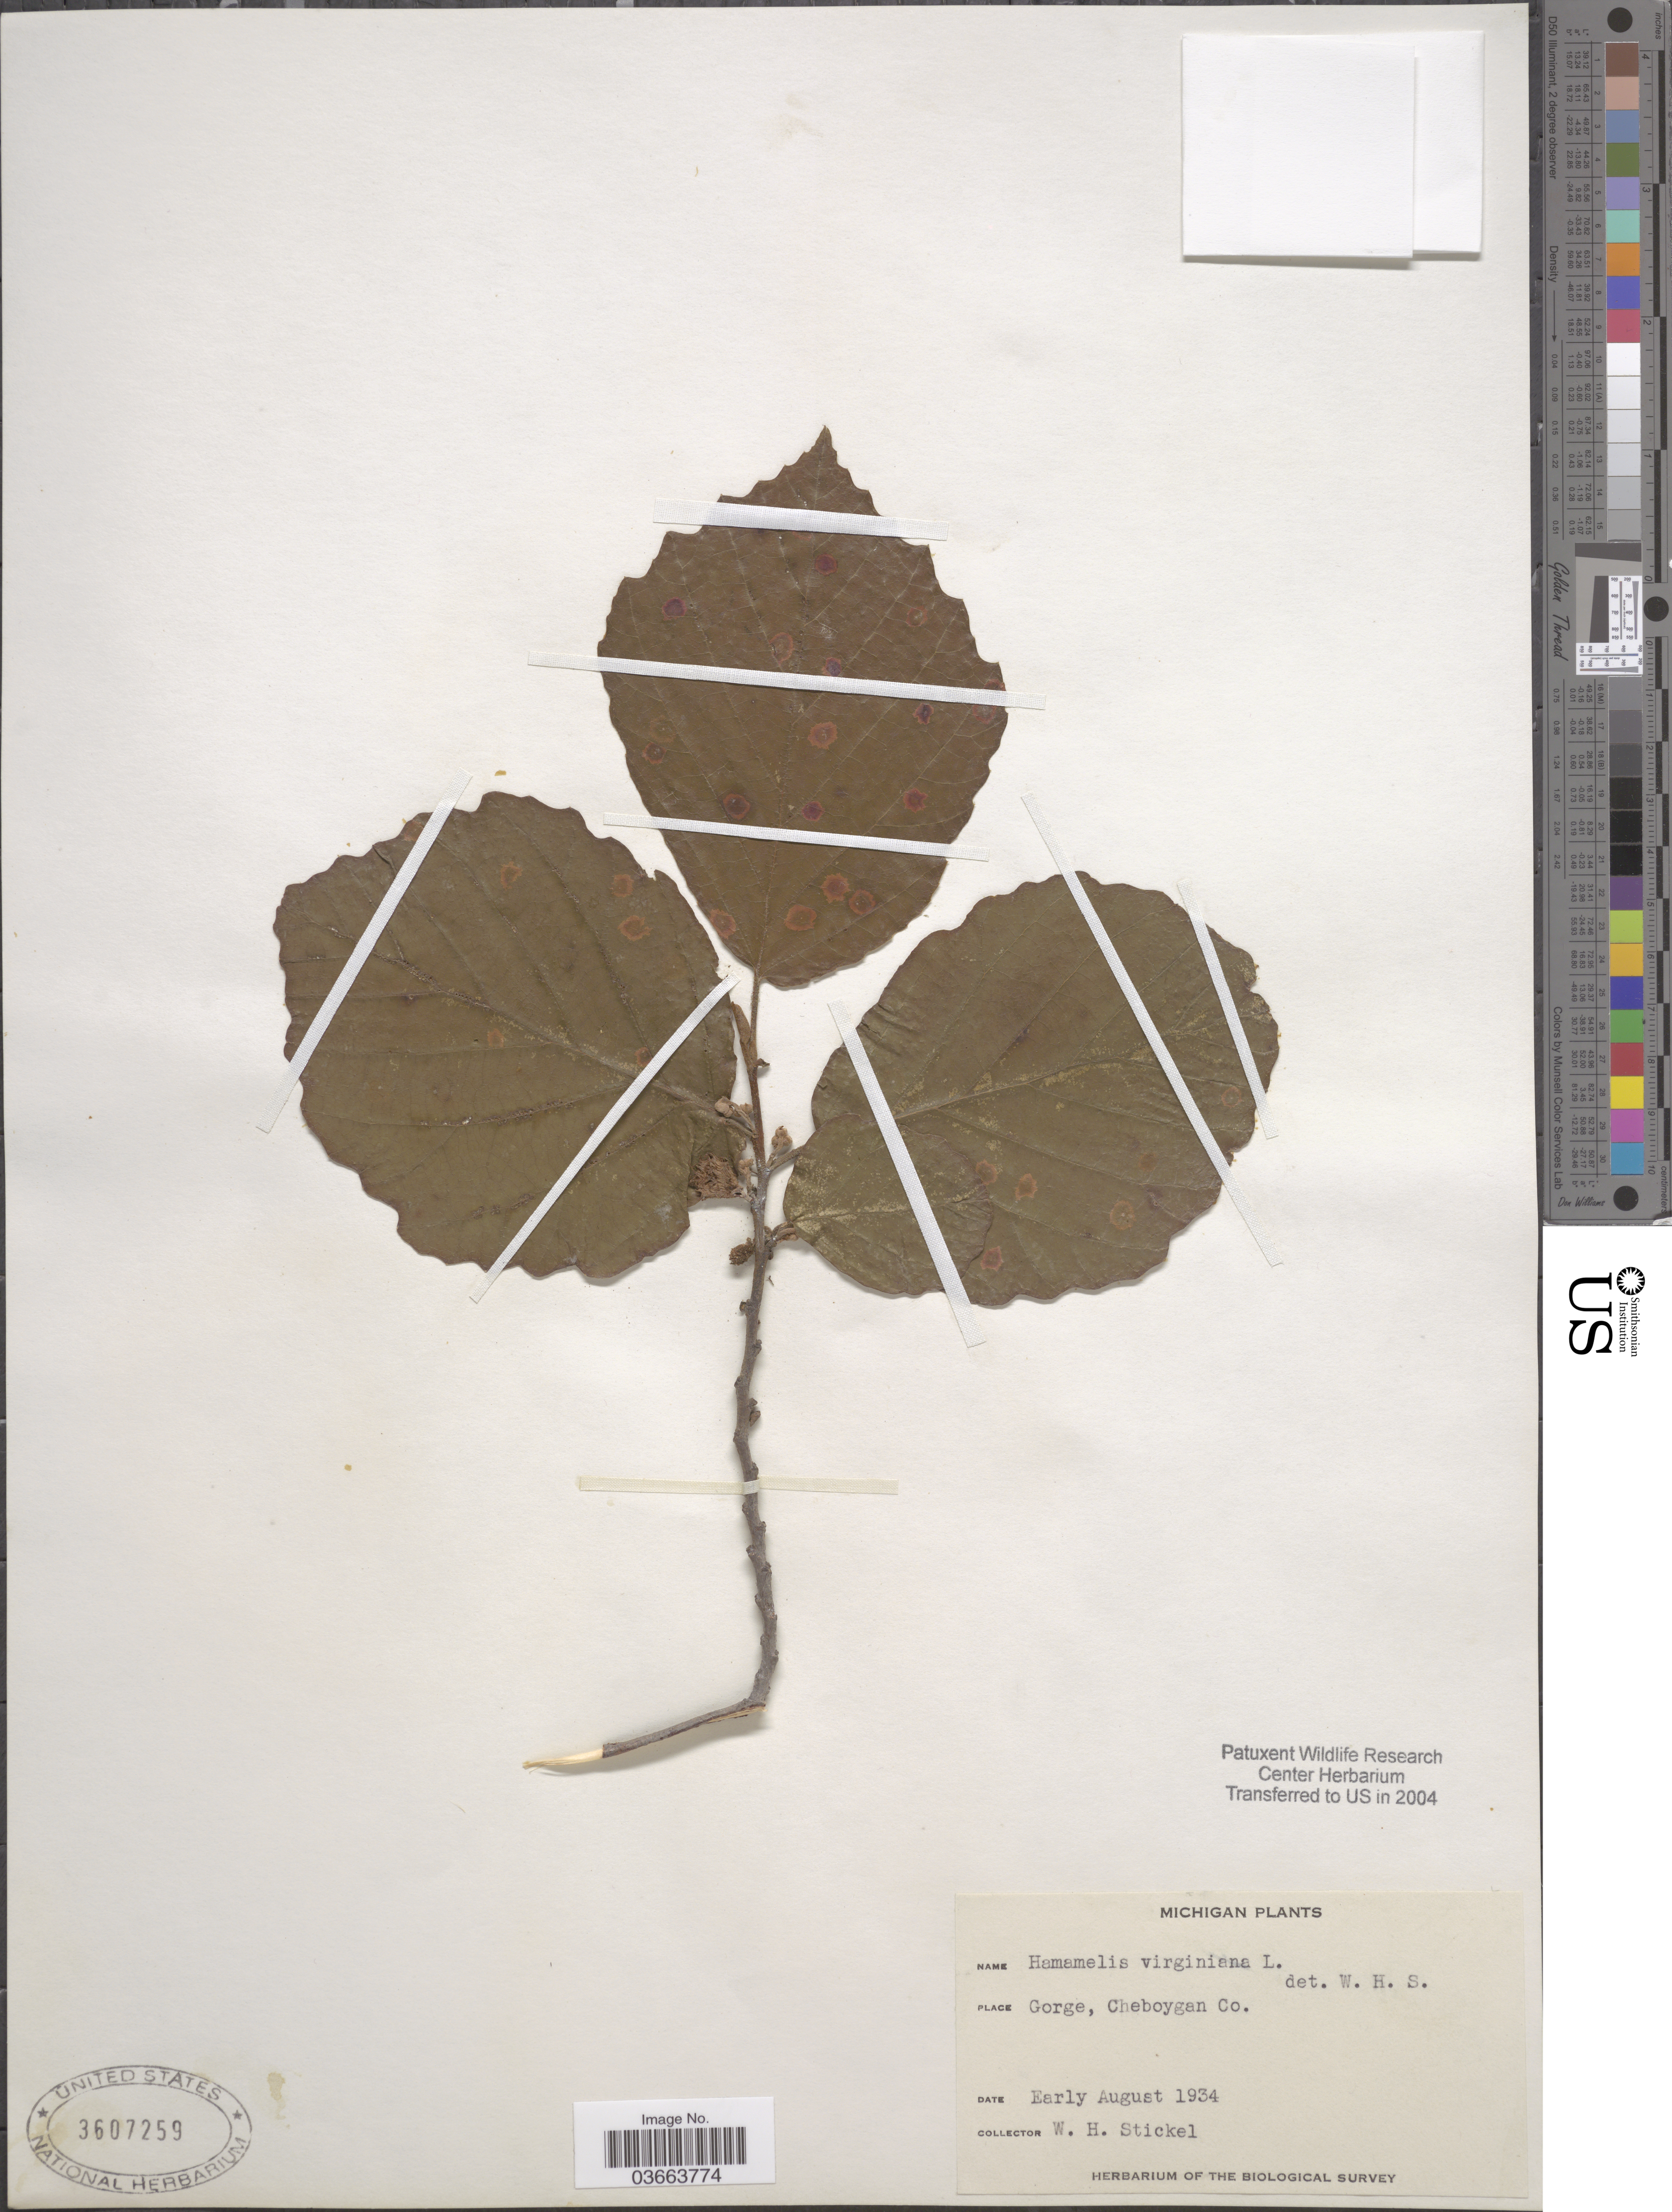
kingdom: Plantae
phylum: Tracheophyta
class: Magnoliopsida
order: Saxifragales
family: Hamamelidaceae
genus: Hamamelis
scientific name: Hamamelis virginiana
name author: L.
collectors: W. Stickel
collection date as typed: Early August 1934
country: United States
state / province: Michigan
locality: Gorge, Cheboygan Co.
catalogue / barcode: US 3607259